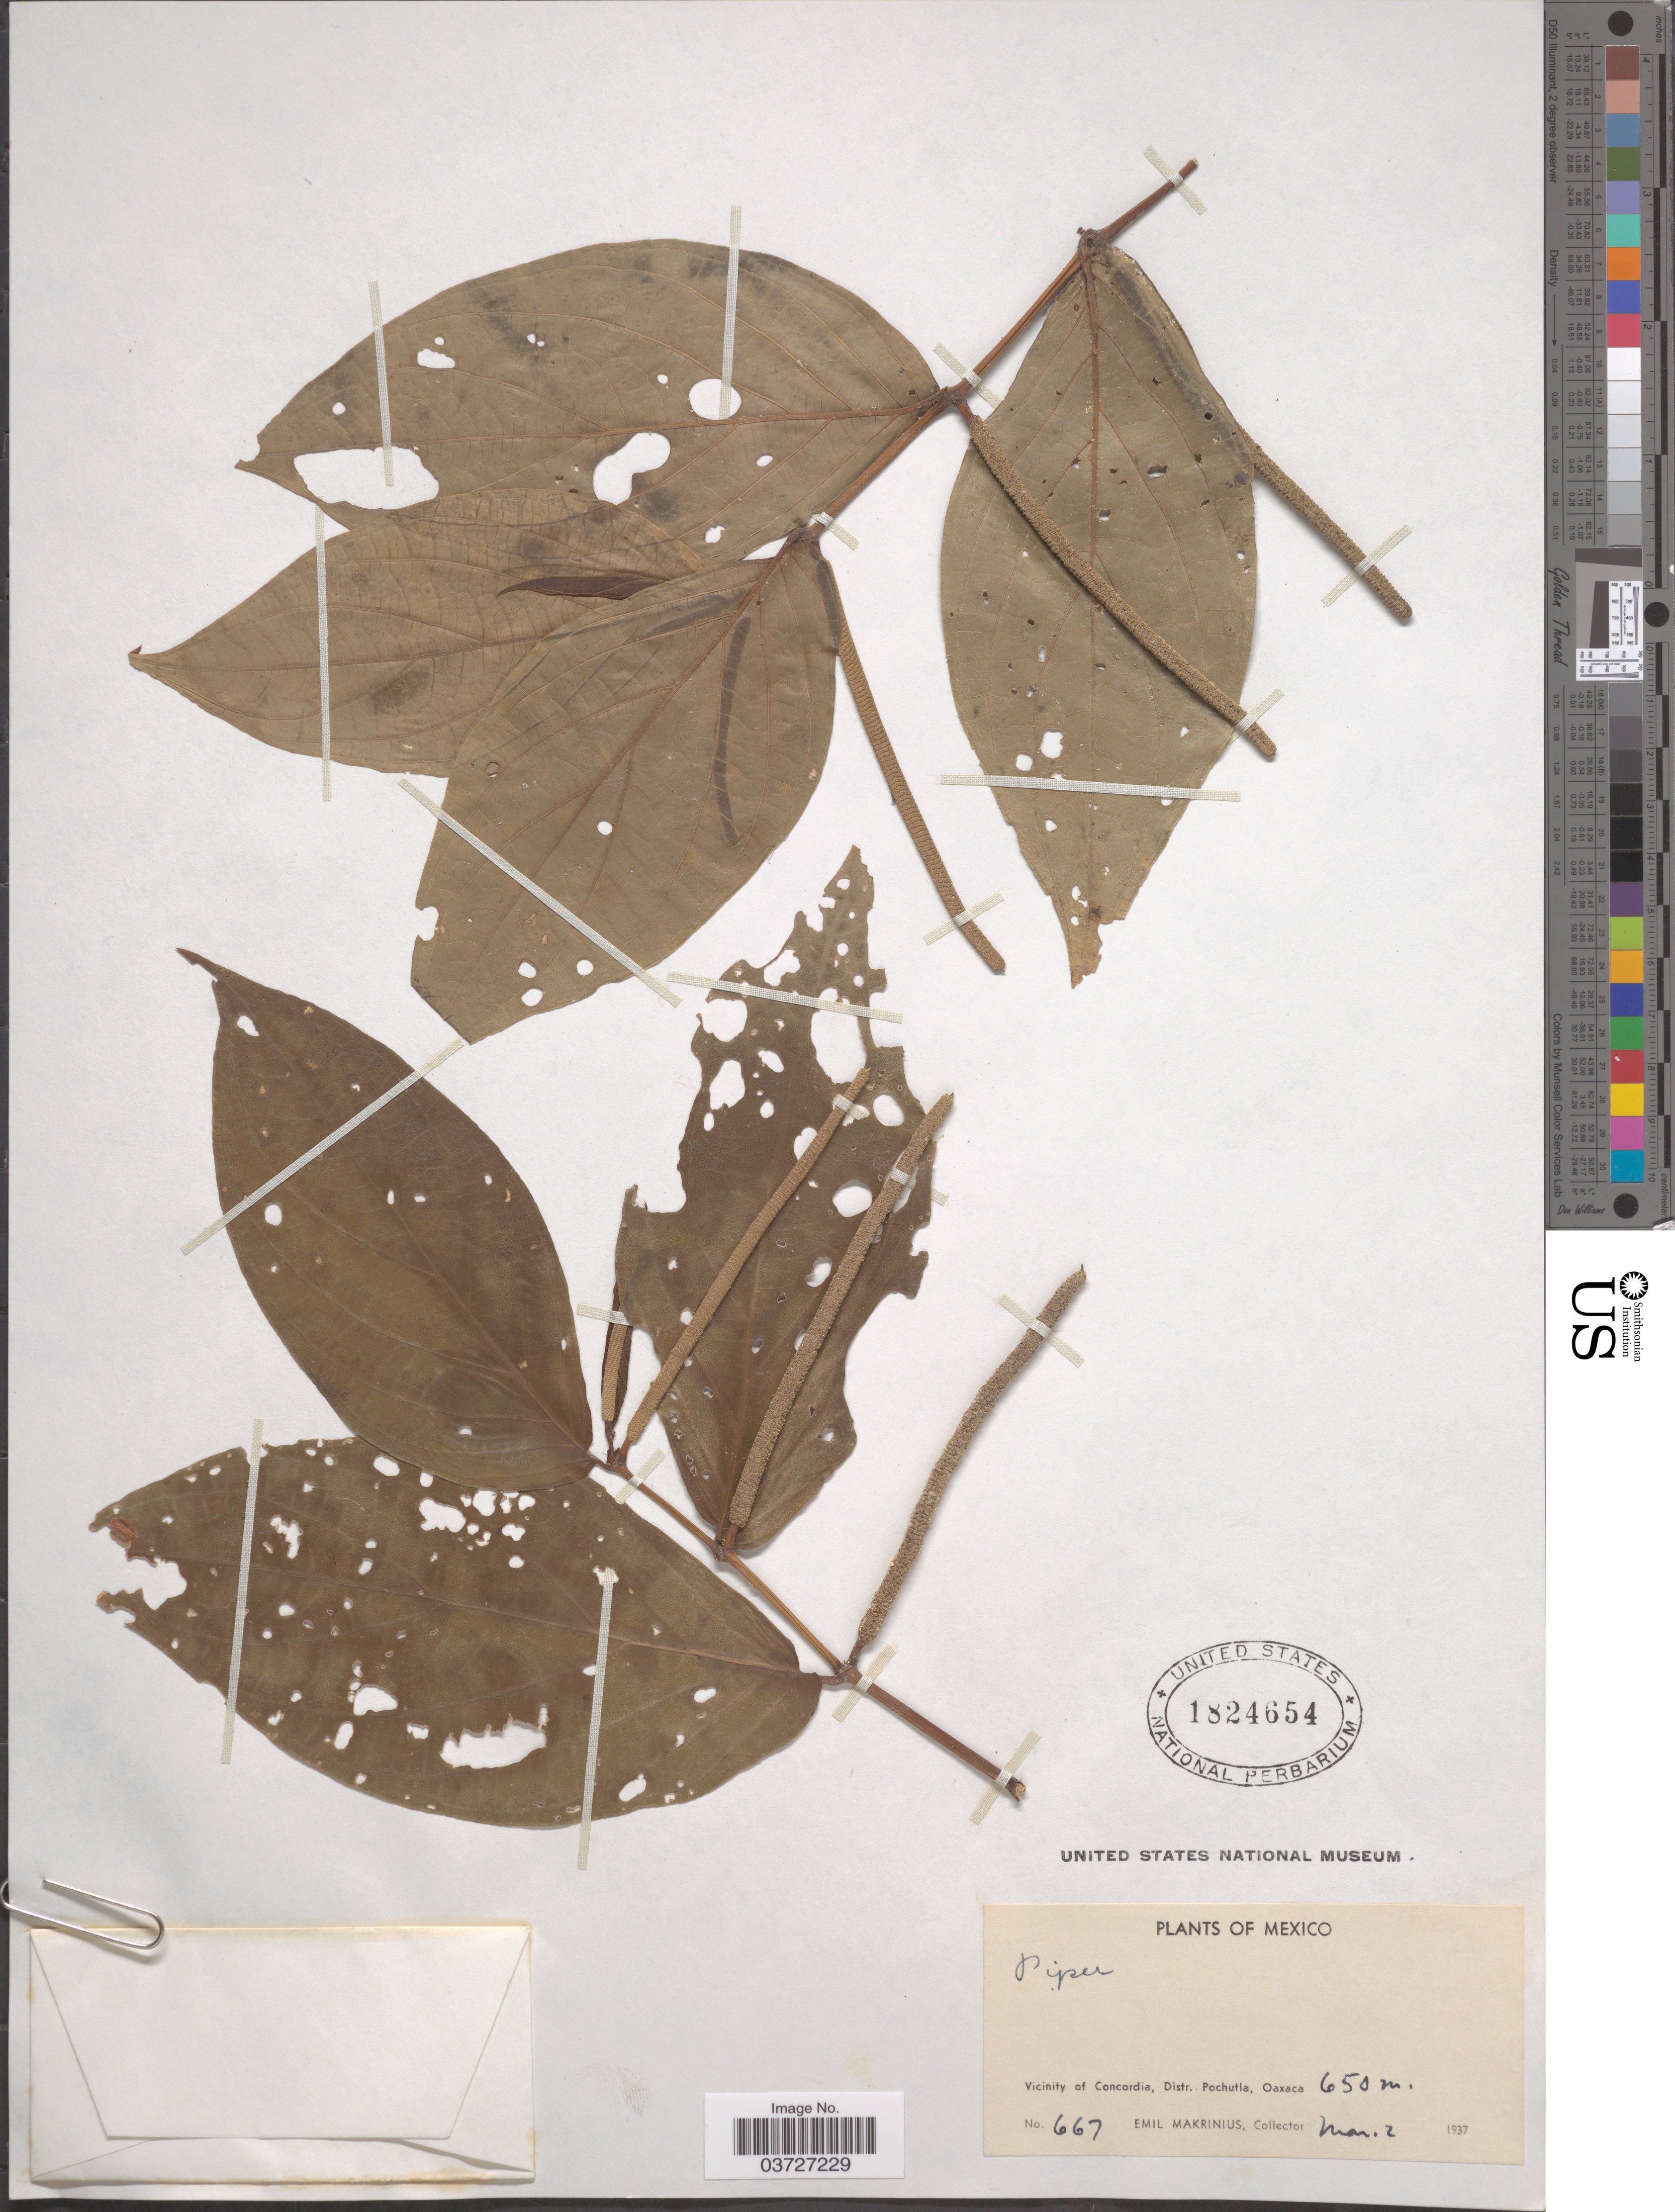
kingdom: Plantae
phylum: Tracheophyta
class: Magnoliopsida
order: Piperales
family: Piperaceae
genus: Piper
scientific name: Piper sp.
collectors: E. Makrinius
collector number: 667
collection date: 1937-03-02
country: Mexico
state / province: Oaxaca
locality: Vicinity of Concordia, Distr. Pochutla.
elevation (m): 650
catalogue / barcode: US 1824654